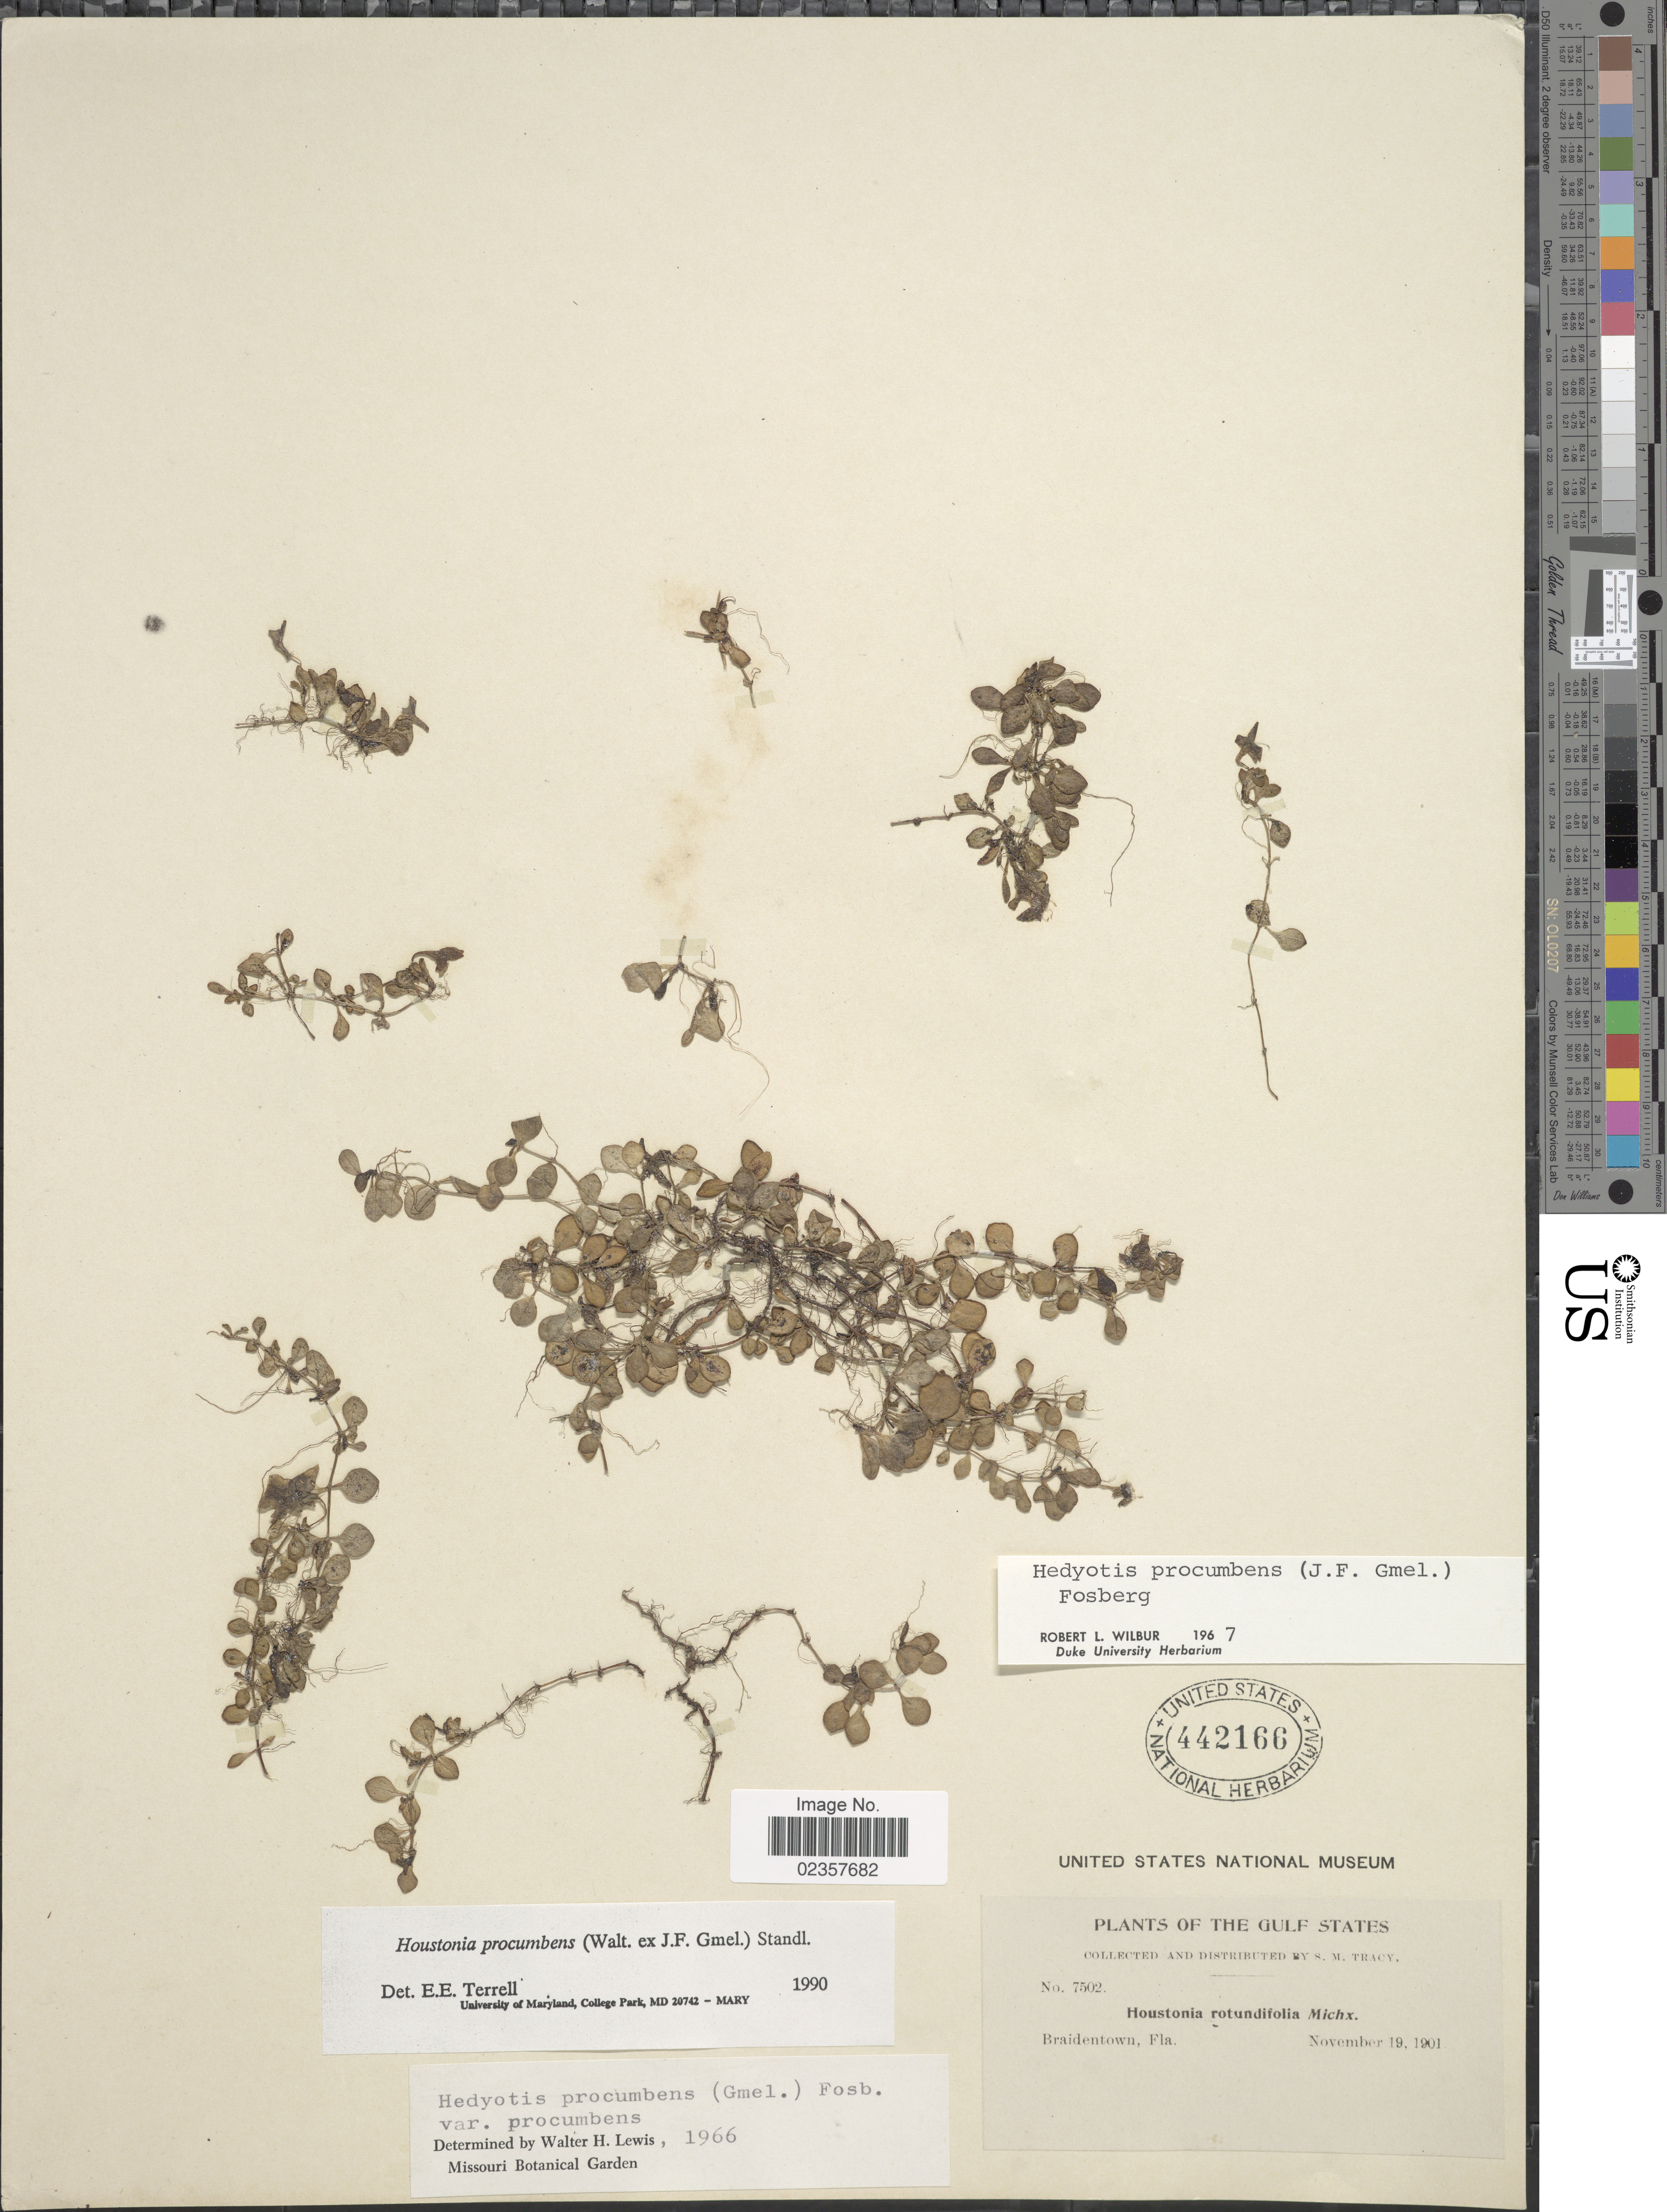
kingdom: Plantae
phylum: Tracheophyta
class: Magnoliopsida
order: Gentianales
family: Rubiaceae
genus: Houstonia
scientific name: Houstonia procumbens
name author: (Walter ex J.F. Gmel.) Standl.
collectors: S. M. Tracy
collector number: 7502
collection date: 1901-11-19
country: United States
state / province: Florida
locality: The Gulf States, Braidentown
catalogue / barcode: US 442166